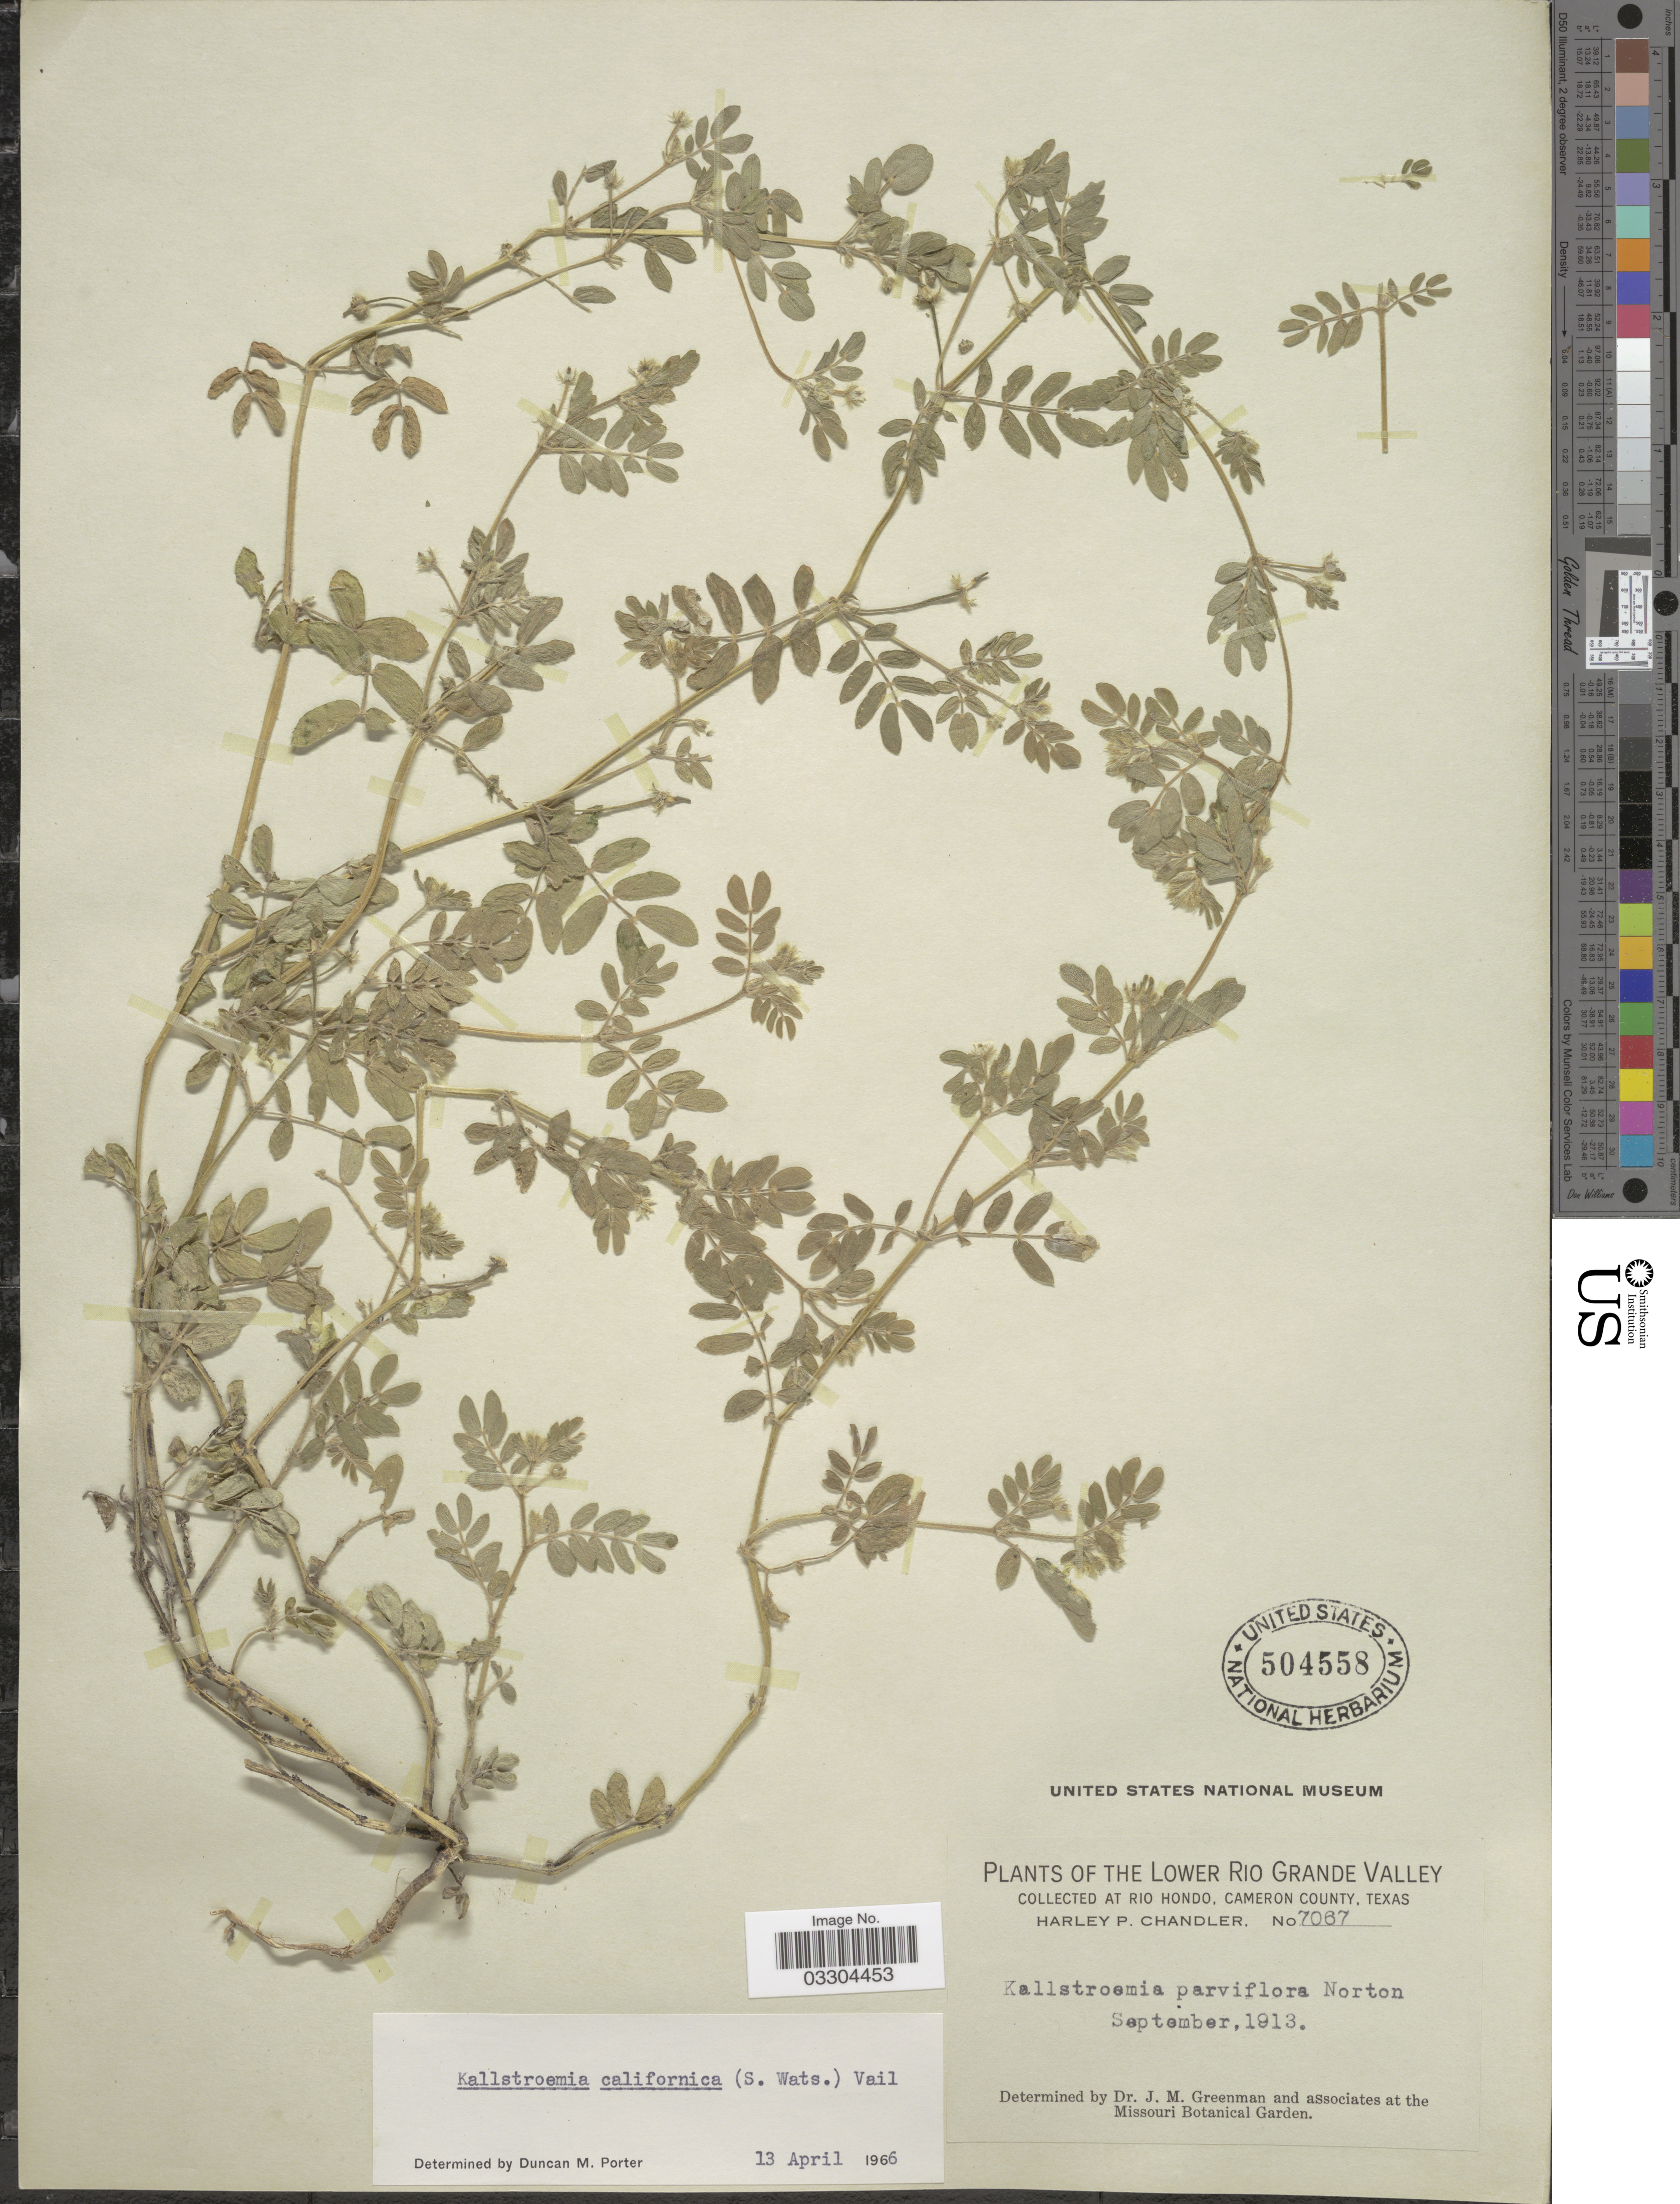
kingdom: Plantae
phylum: Tracheophyta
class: Magnoliopsida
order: Zygophyllales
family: Zygophyllaceae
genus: Kallstroemia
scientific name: Kallstroemia californica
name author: (S. Watson) Vail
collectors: H. Chandler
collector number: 7067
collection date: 1913-09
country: United States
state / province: Texas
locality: The Lower Rio Grande Valley. Rio Hondo, Cameron County.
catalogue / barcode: US 504558